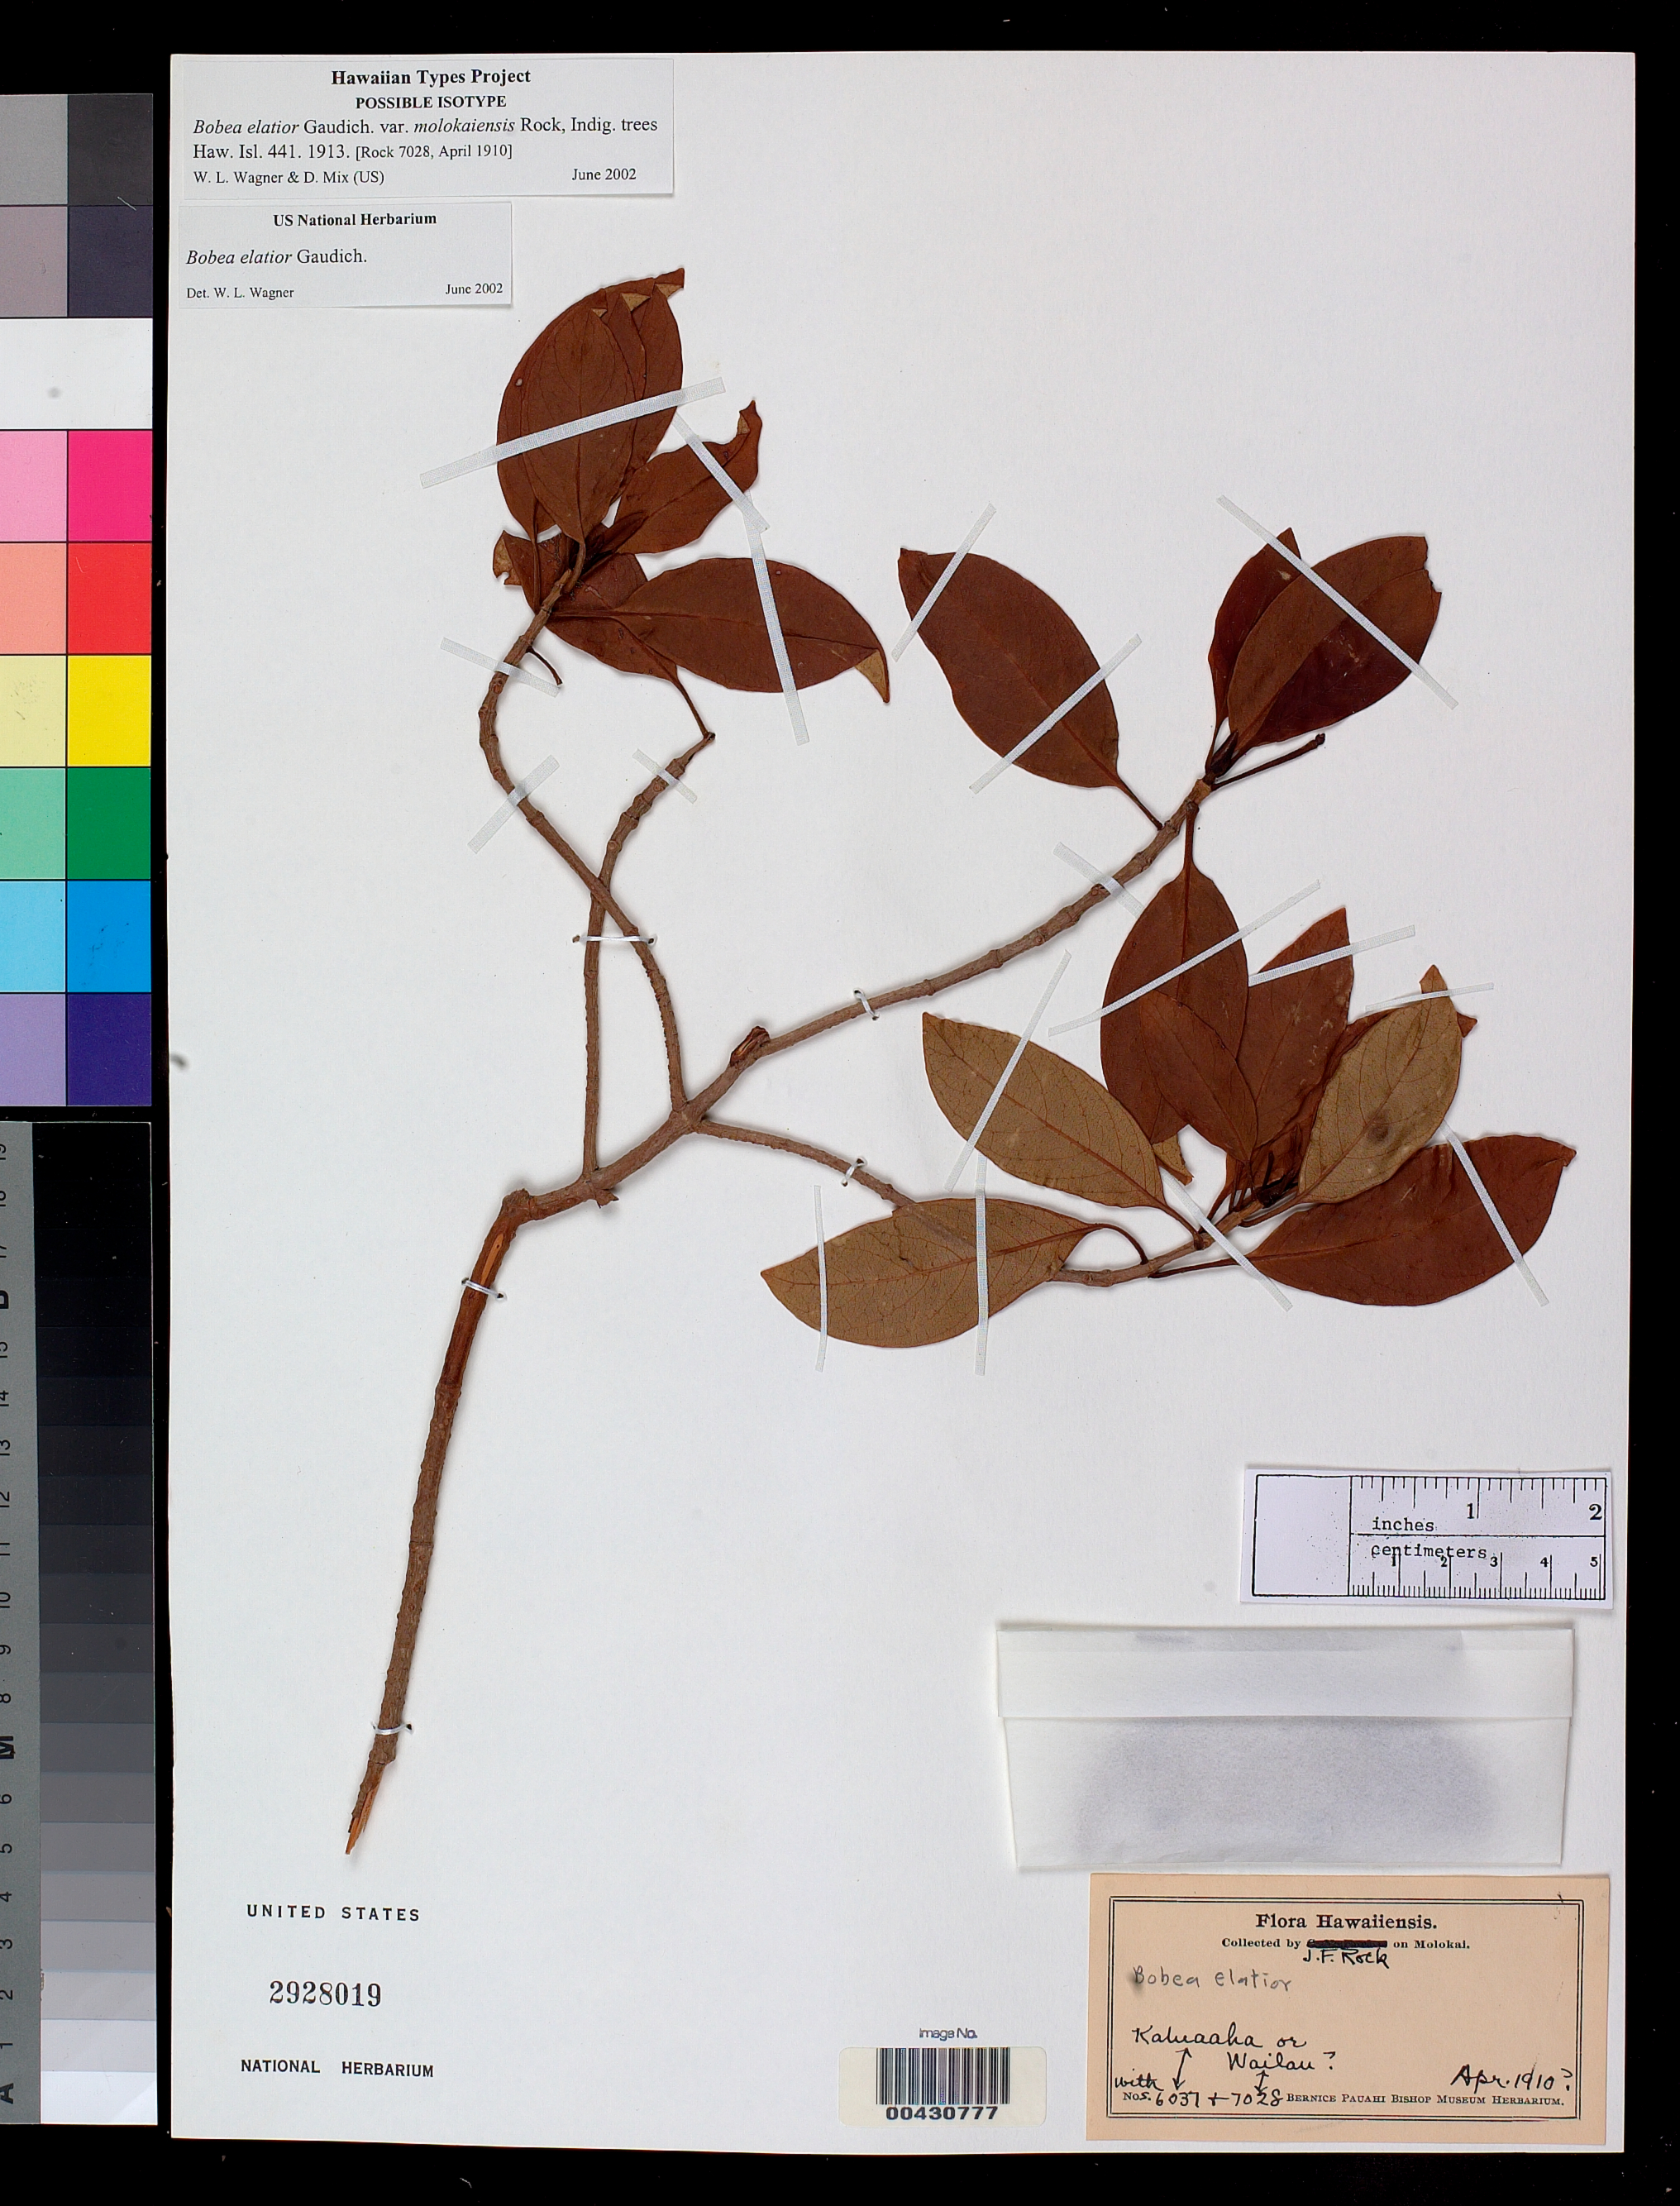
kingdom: Plantae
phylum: Tracheophyta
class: Magnoliopsida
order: Gentianales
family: Rubiaceae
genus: Bobea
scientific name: Bobea elatior var. molokaiensis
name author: Rock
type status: Possible Isotype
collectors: J. F. Rock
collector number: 6037 or 7028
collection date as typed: Apr 1910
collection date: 1910-04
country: United States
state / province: Hawaii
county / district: Maui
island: Moloka'i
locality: Kaluaaha or Wailau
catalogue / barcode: US 2928019